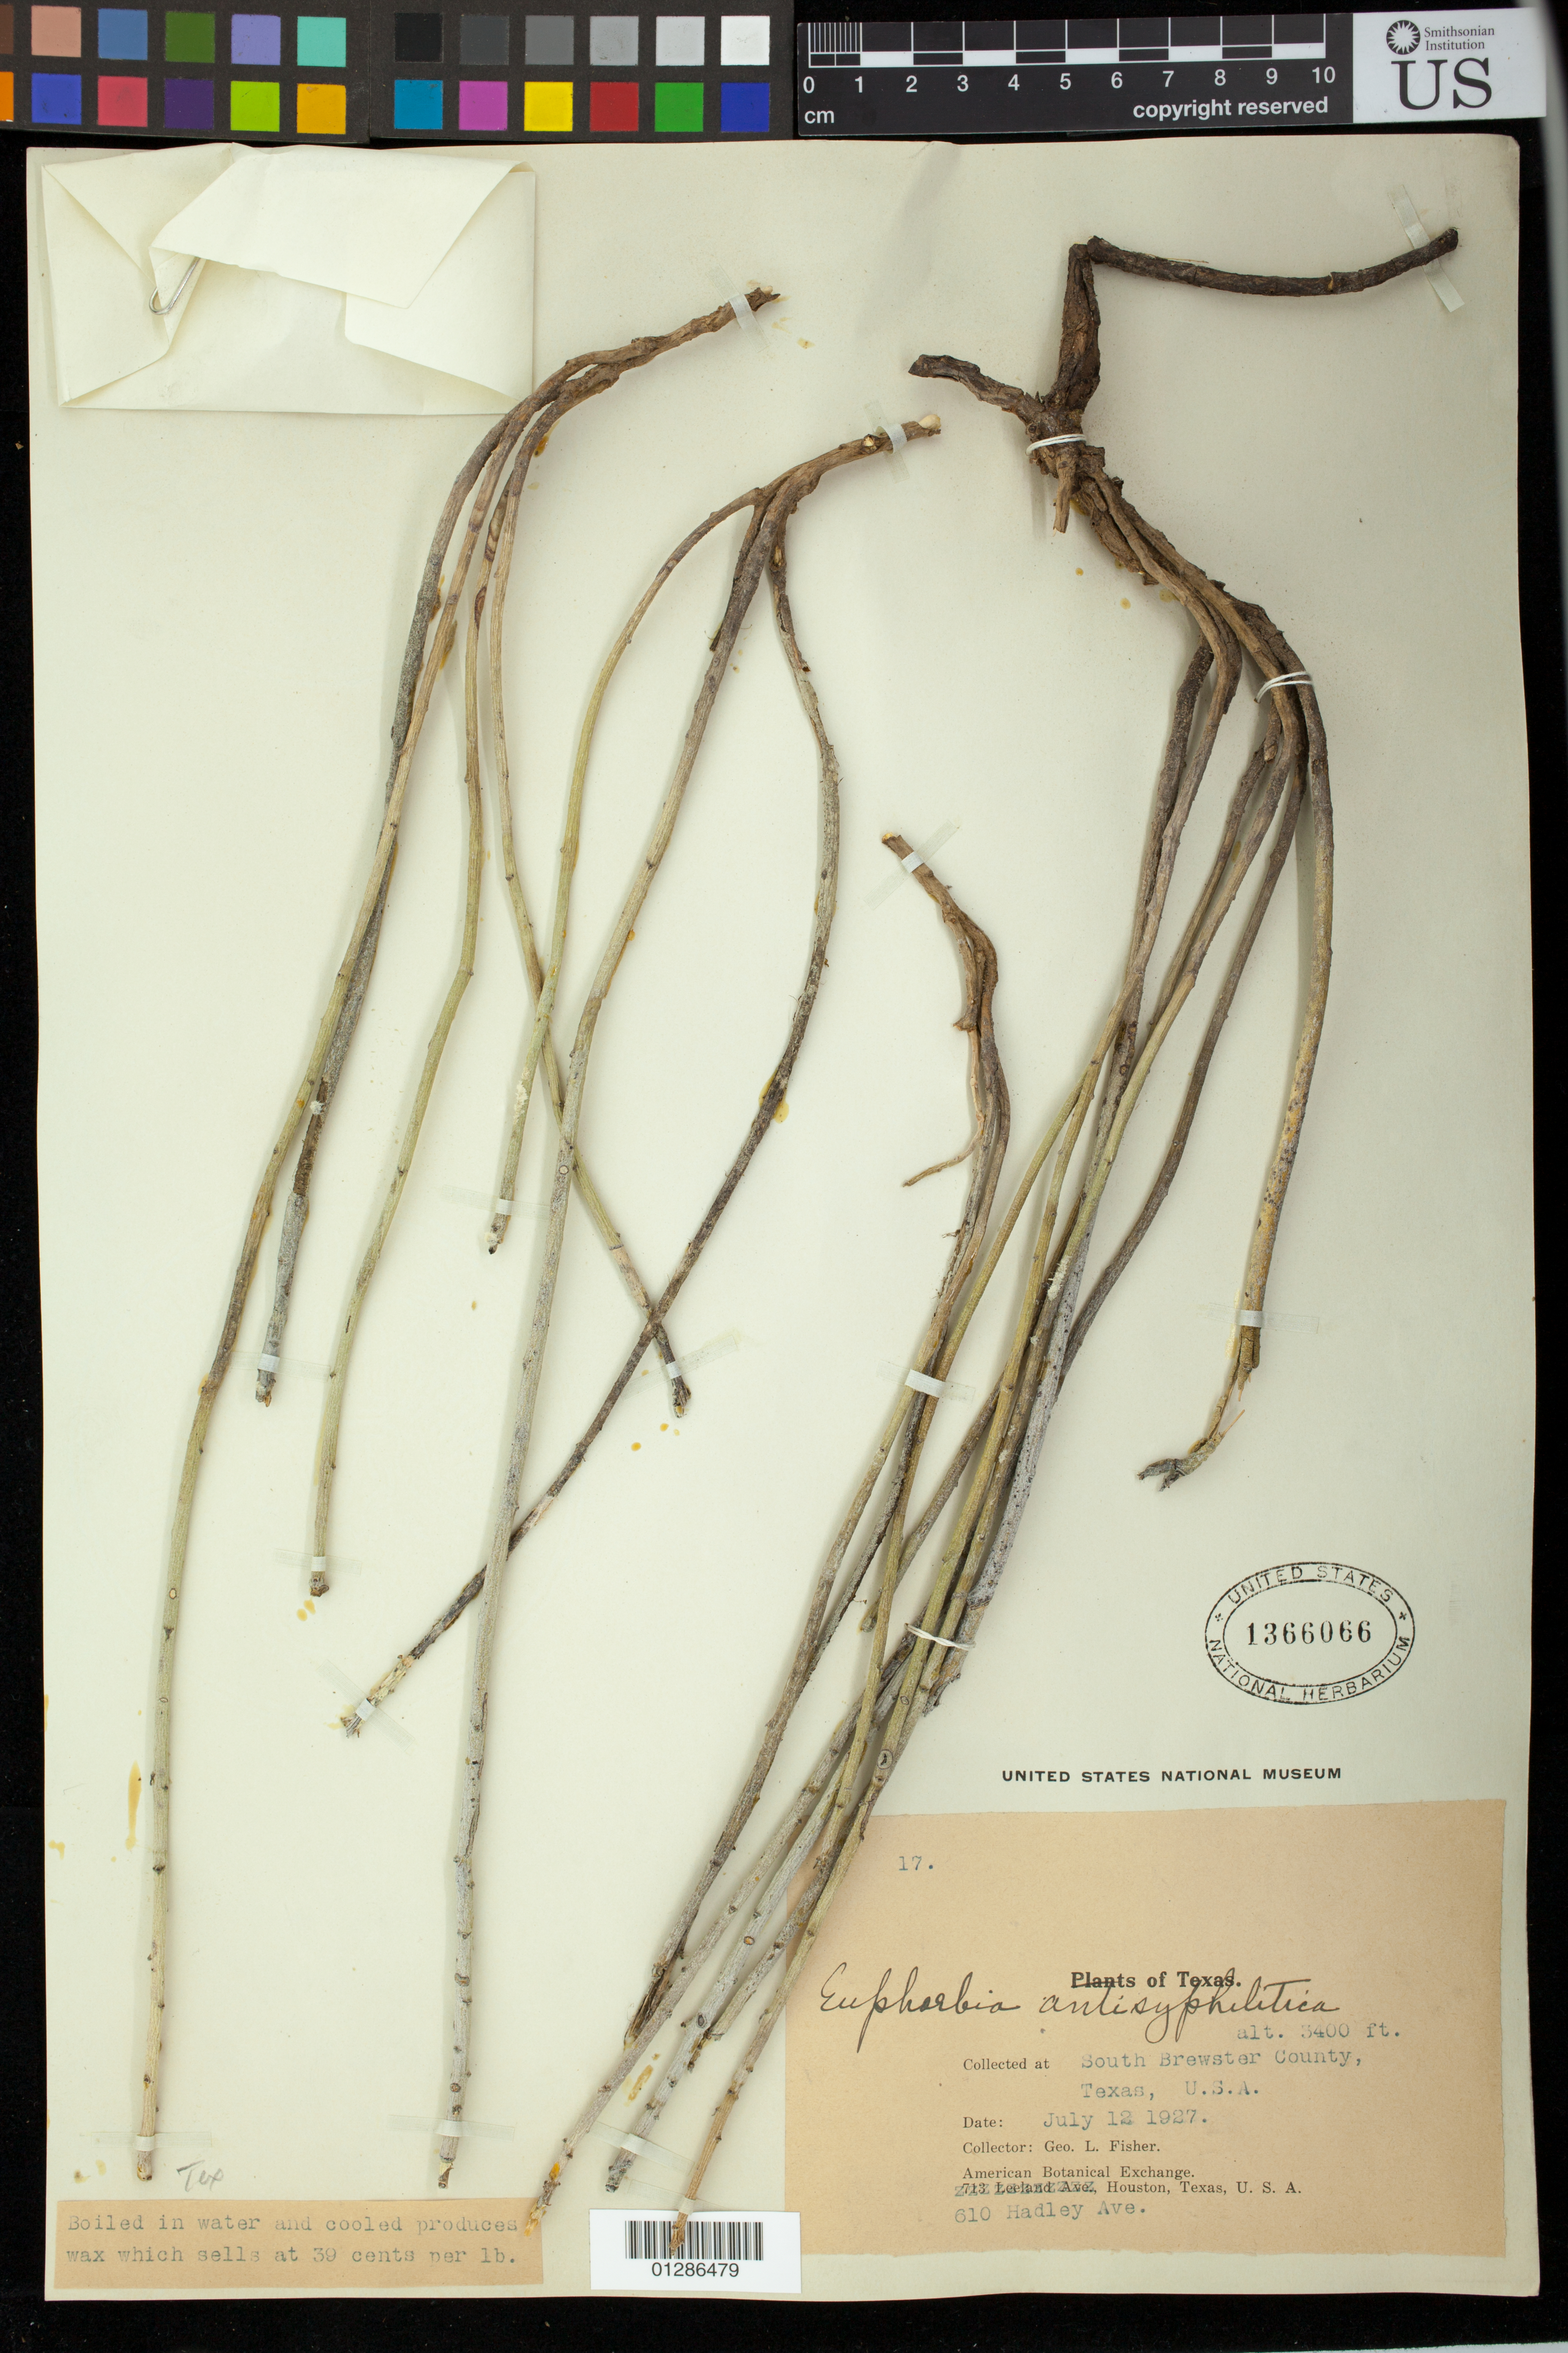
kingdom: Plantae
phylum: Tracheophyta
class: Magnoliopsida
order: Malpighiales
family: Euphorbiaceae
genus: Euphorbia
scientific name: Euphorbia antisyphilitica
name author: Zucc.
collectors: G. L. Fisher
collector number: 17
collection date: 1927-07-12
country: United States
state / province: Tennessee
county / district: Brewster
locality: South Brewster County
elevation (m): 1036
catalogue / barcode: US 1366066